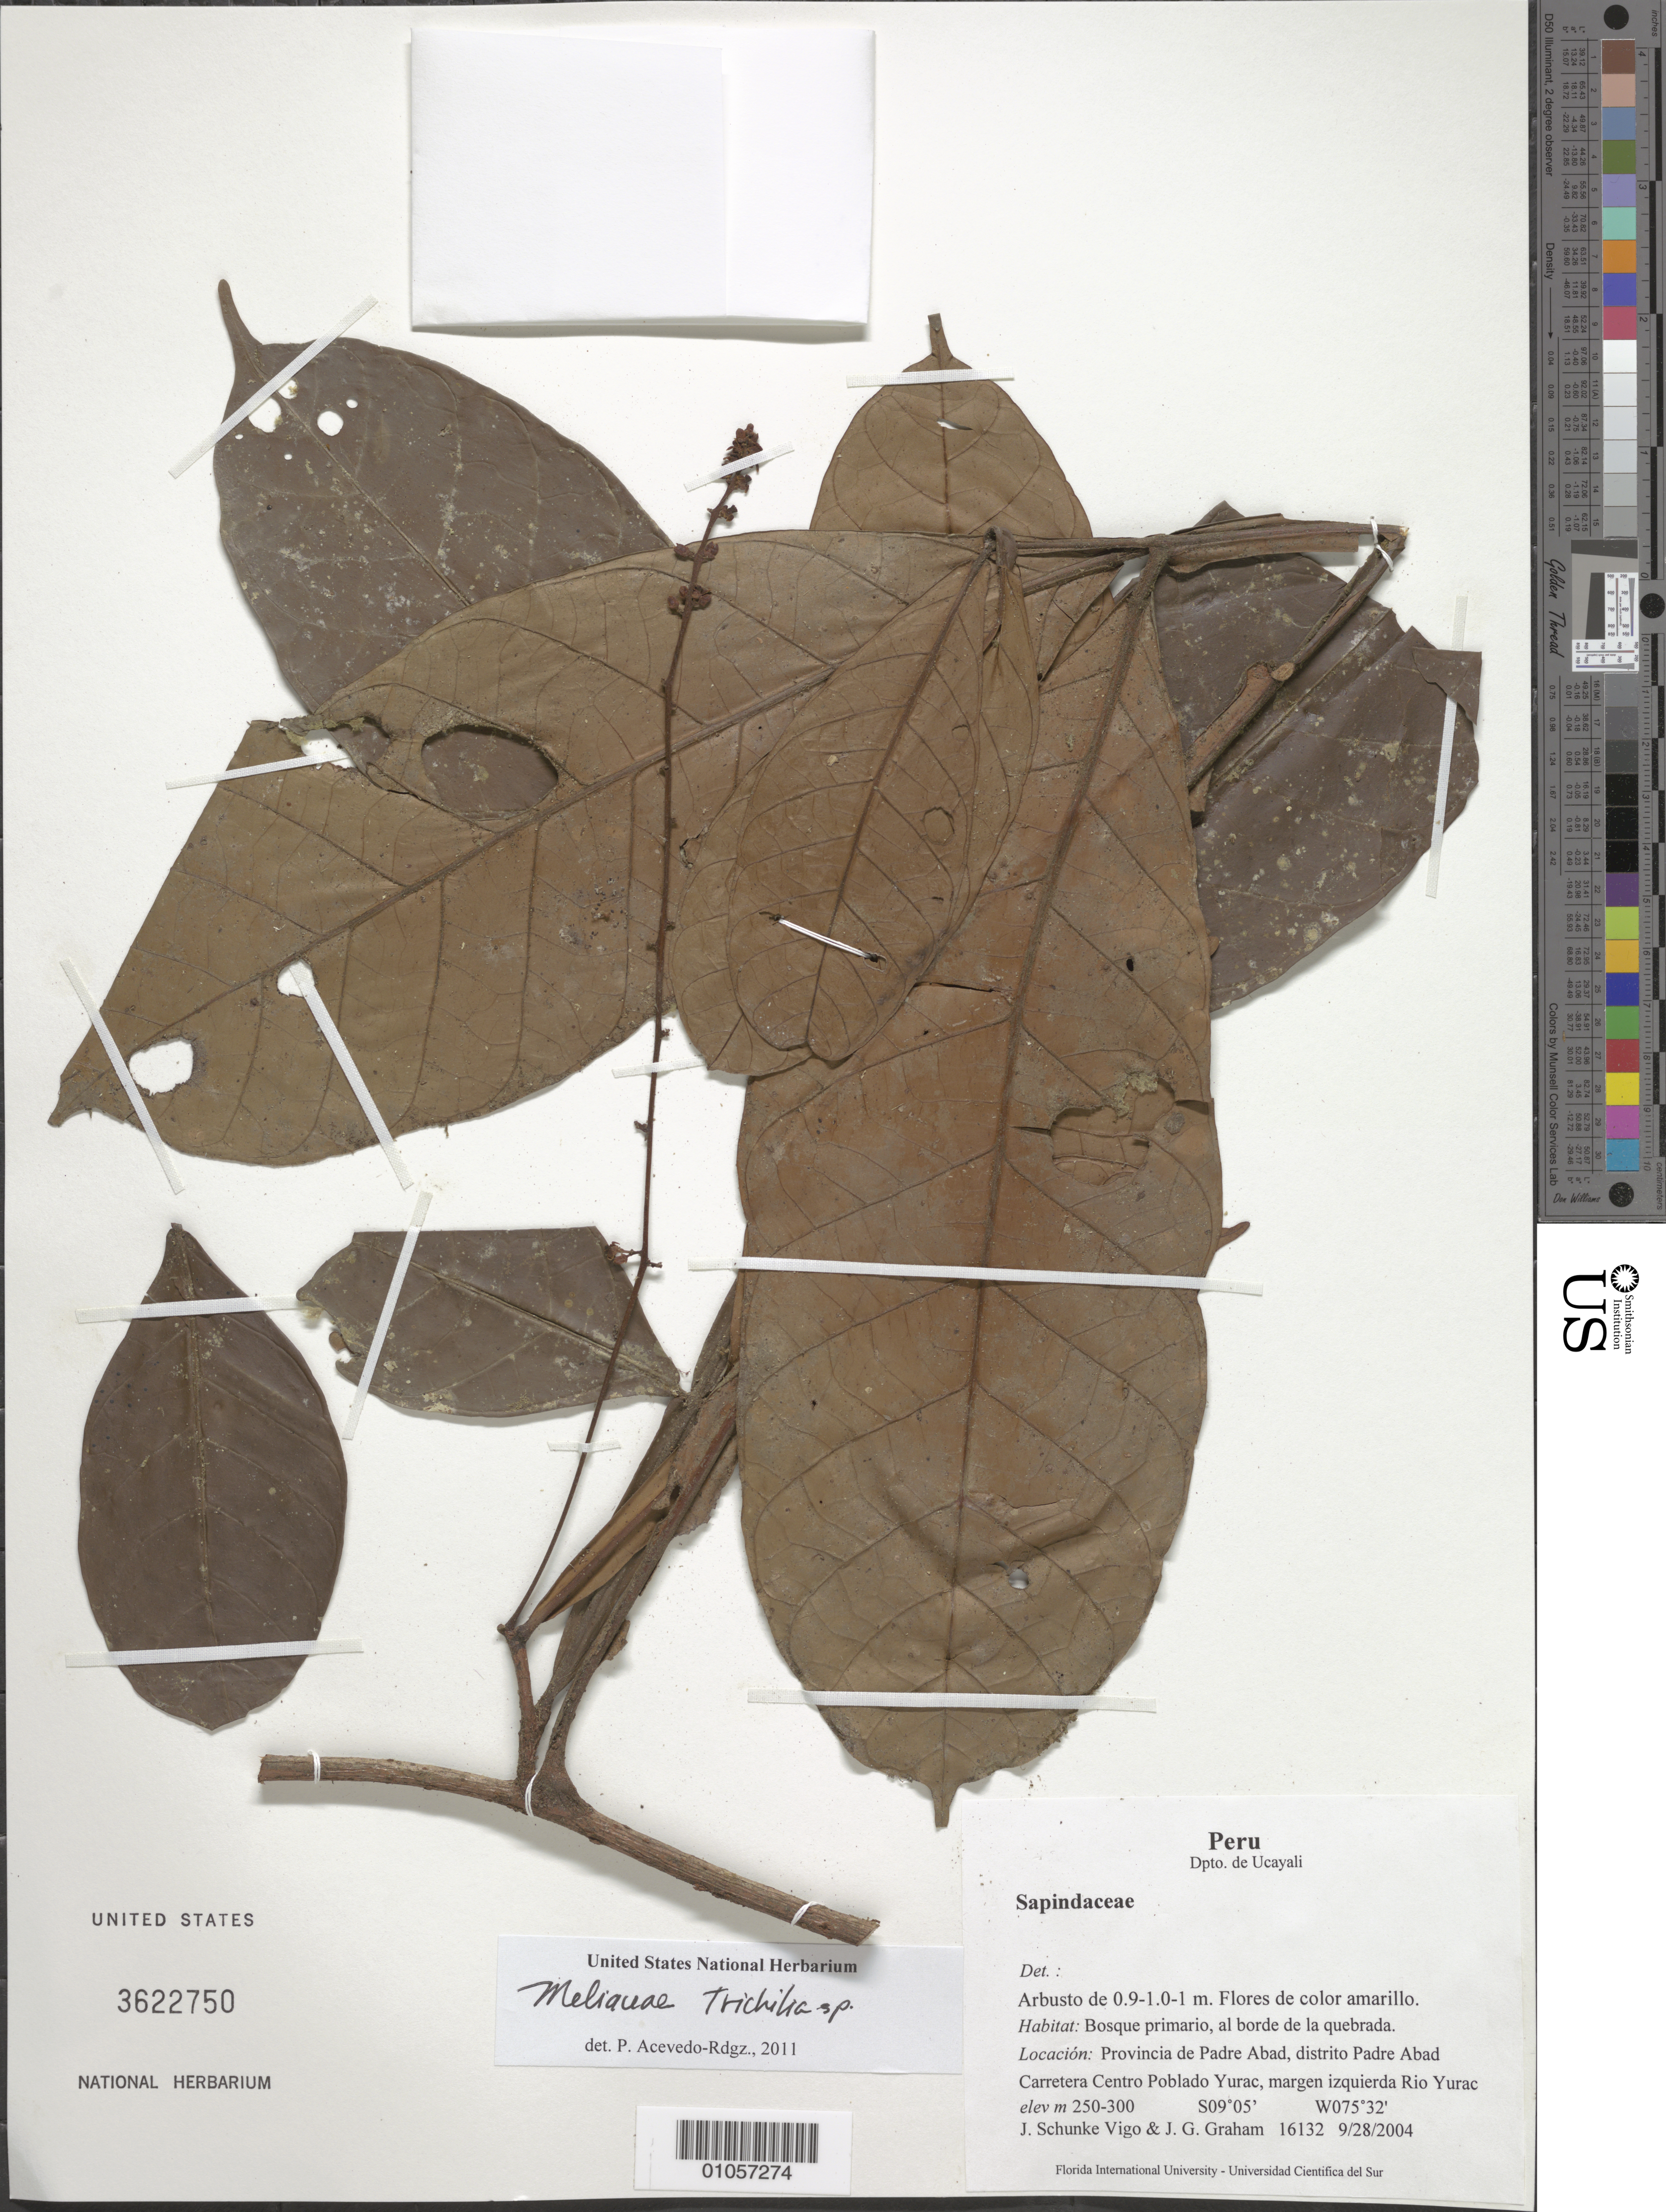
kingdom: Plantae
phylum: Tracheophyta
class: Magnoliopsida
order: Sapindales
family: Meliaceae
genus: Trichilia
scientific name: Trichilia sp.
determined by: Acevedo-Rodríguez, P., (BOT), Smithsonian Institution - National Museum of Natural History (UNITED STATES)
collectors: J. Schunke Vigo & J. Graham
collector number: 16132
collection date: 2004-09-28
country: Peru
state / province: Ucayali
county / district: Padre Abad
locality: Carretera Centro Poblado Yurac, margen izquierda Río Yurac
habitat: Bosque primario, al borde de la quebrada.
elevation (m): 250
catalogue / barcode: US 3622750